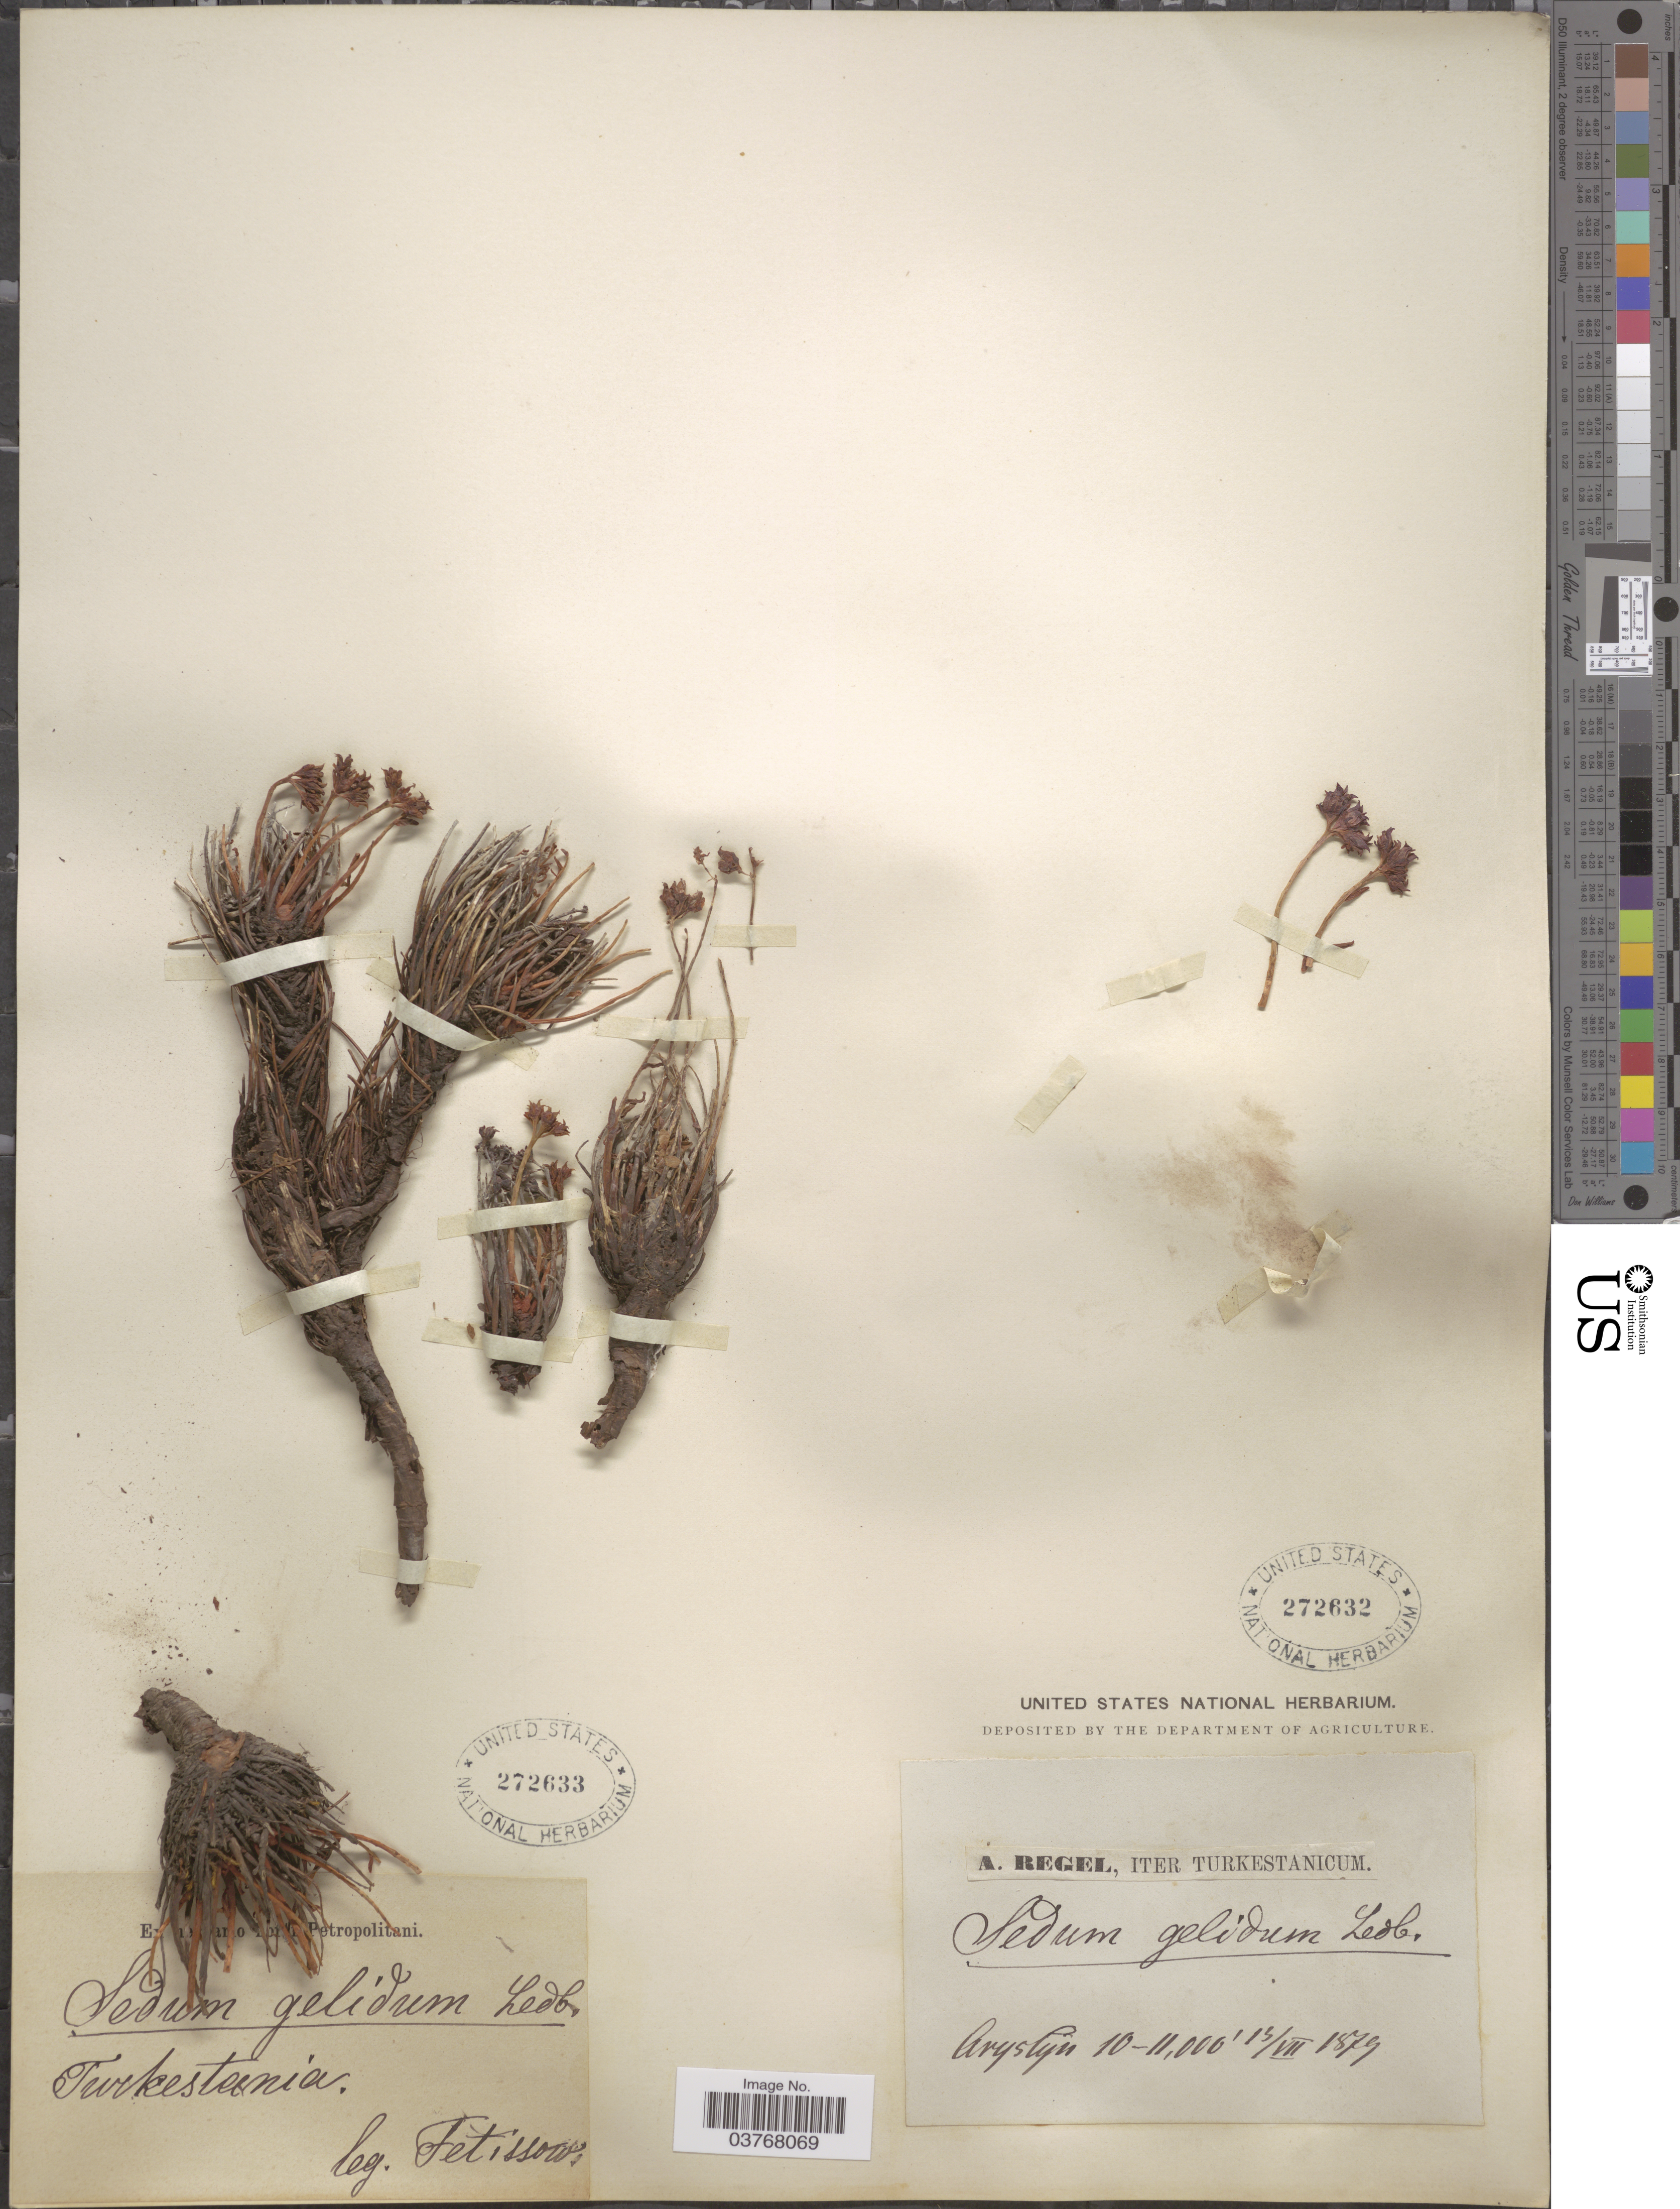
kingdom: Plantae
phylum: Tracheophyta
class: Magnoliopsida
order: Saxifragales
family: Crassulaceae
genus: Sedum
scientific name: Sedum gelidum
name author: Kar. & Kir.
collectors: -. Fetissow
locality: Turkestania.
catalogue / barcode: US 272633-2